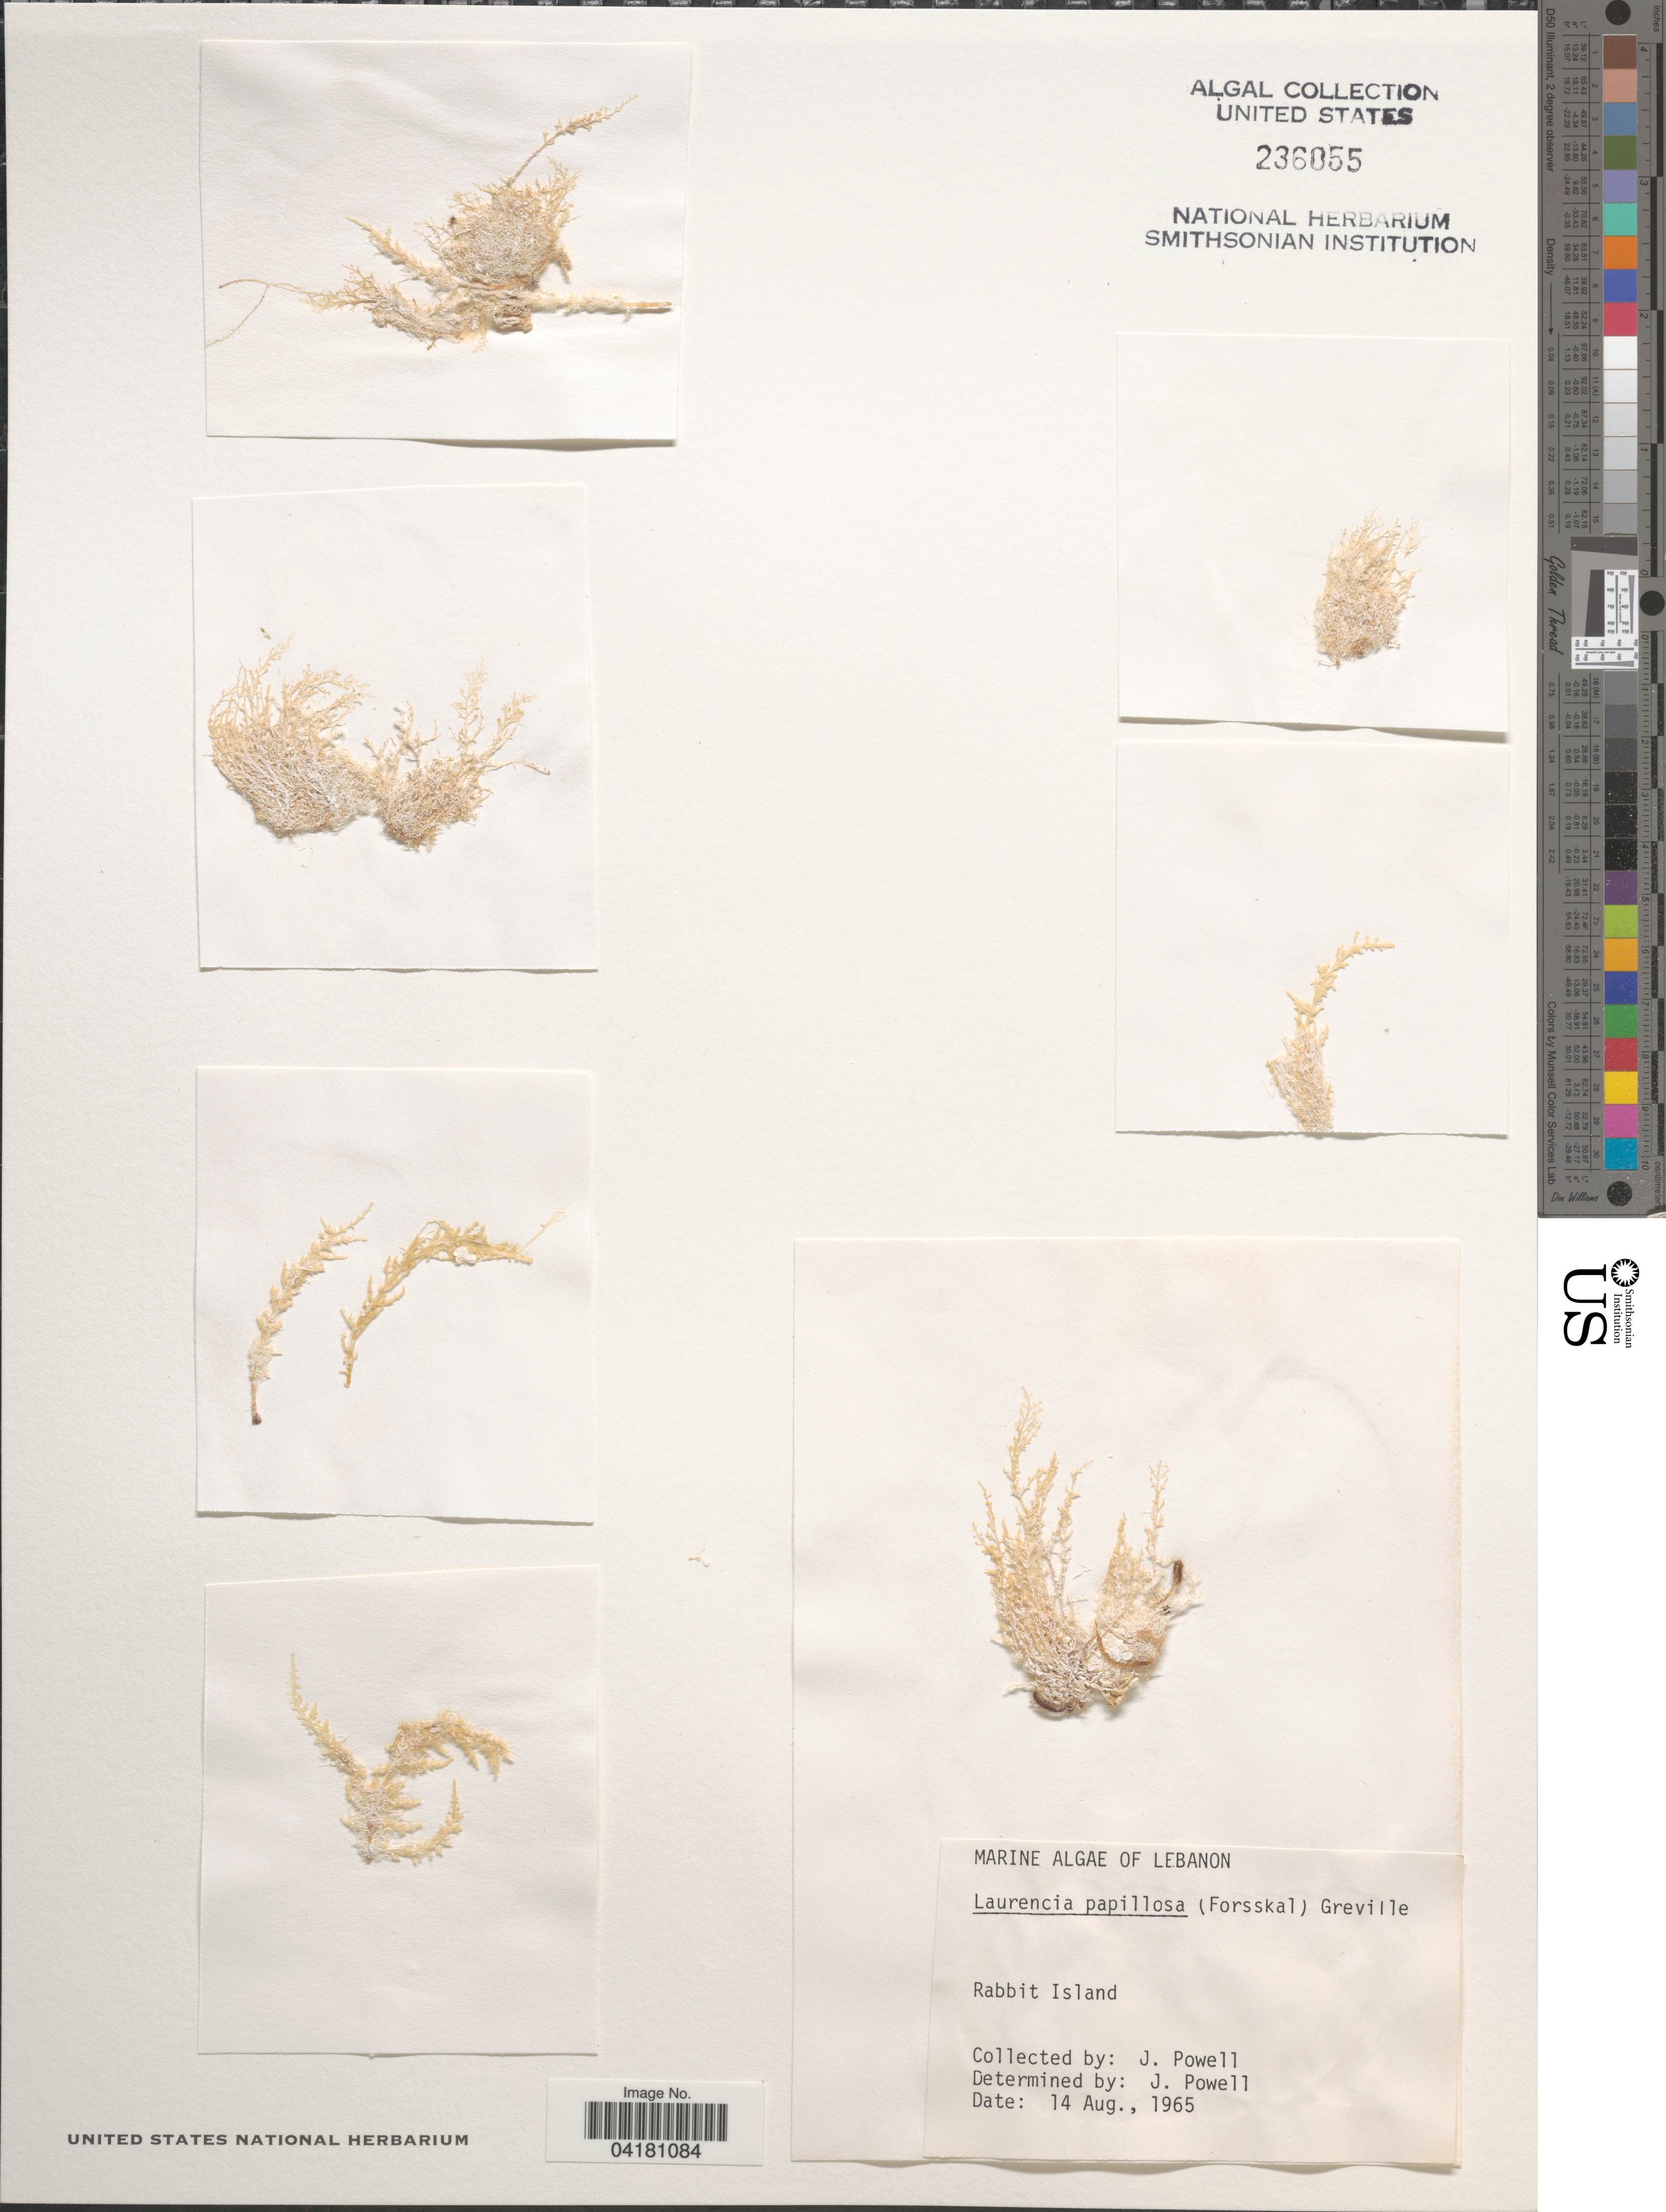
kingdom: Plantae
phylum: Rhodophyta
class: Florideophyceae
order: Ceramiales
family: Rhodomelaceae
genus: Palisada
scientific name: Palisada perforata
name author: (Bory) K.W. Nam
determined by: Algae name updating Project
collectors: J. Powell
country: Lebanon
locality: Rabbit Island.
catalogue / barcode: US 236055